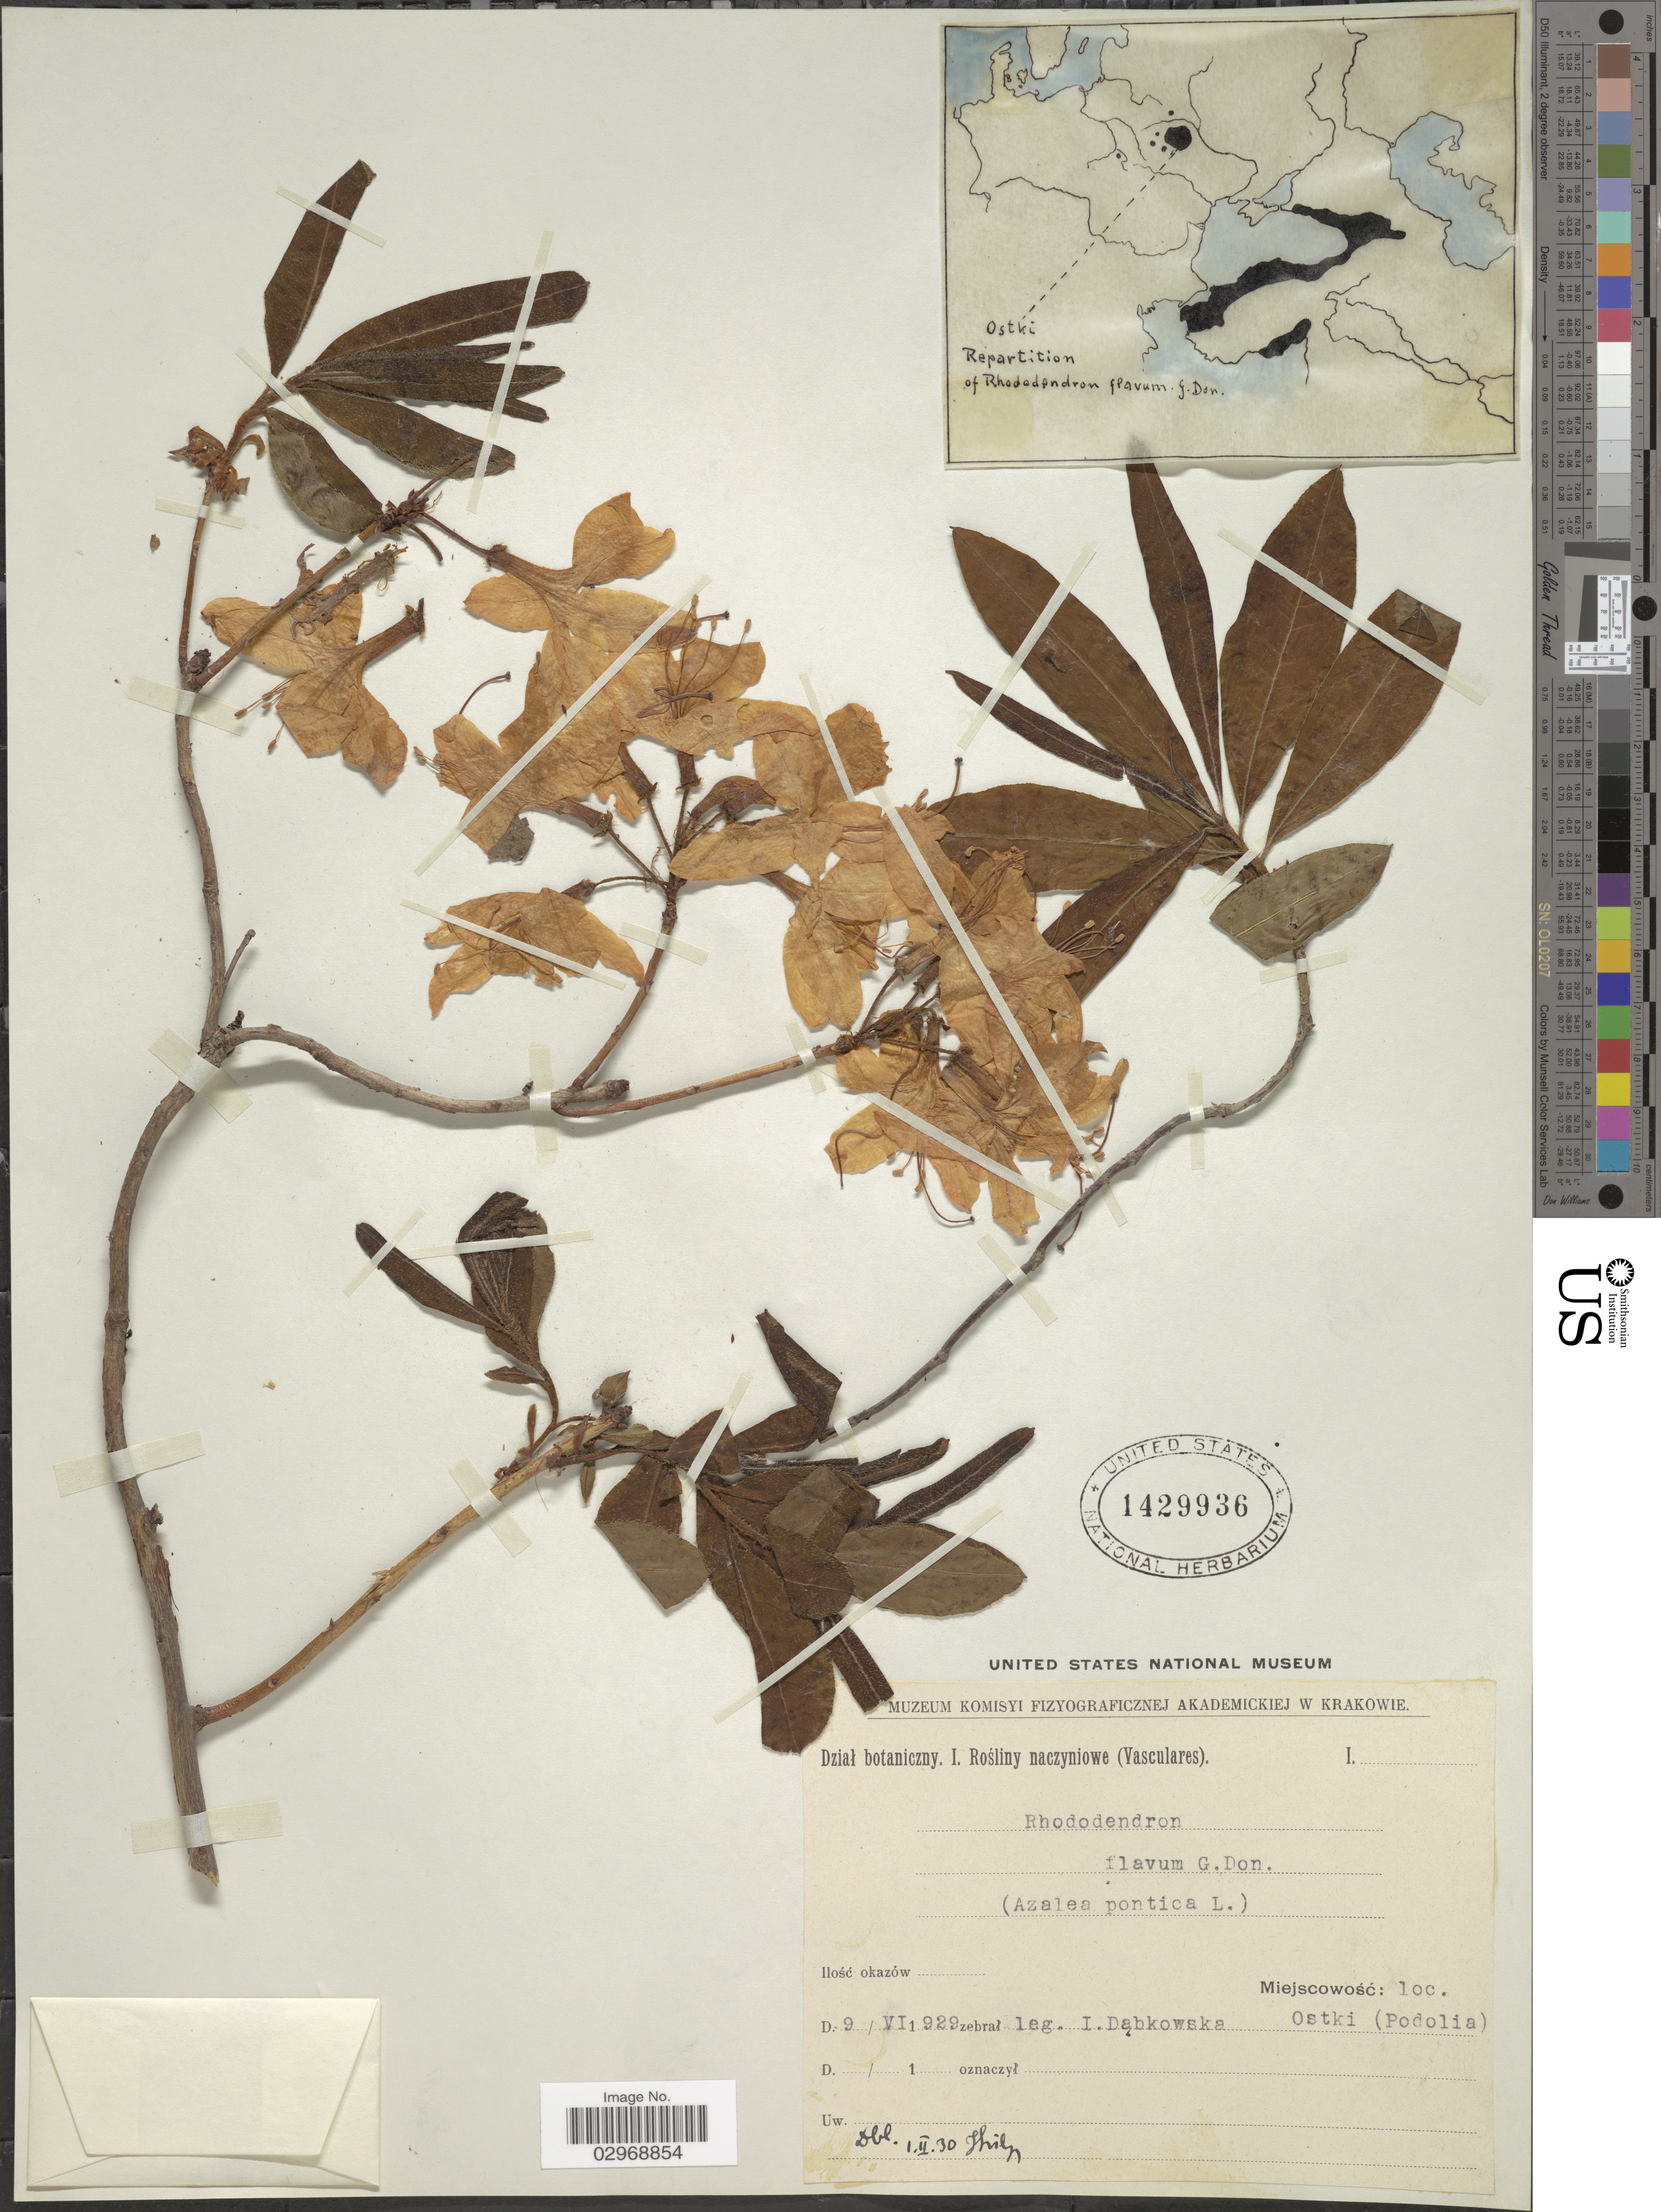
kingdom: Plantae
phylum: Tracheophyta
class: Magnoliopsida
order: Ericales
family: Ericaceae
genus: Rhododendron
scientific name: Rhododendron ponticum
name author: L.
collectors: I. Dabkowska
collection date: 1929-06-09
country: Ukraine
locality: Ostki (Podolia).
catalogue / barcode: US 1429936